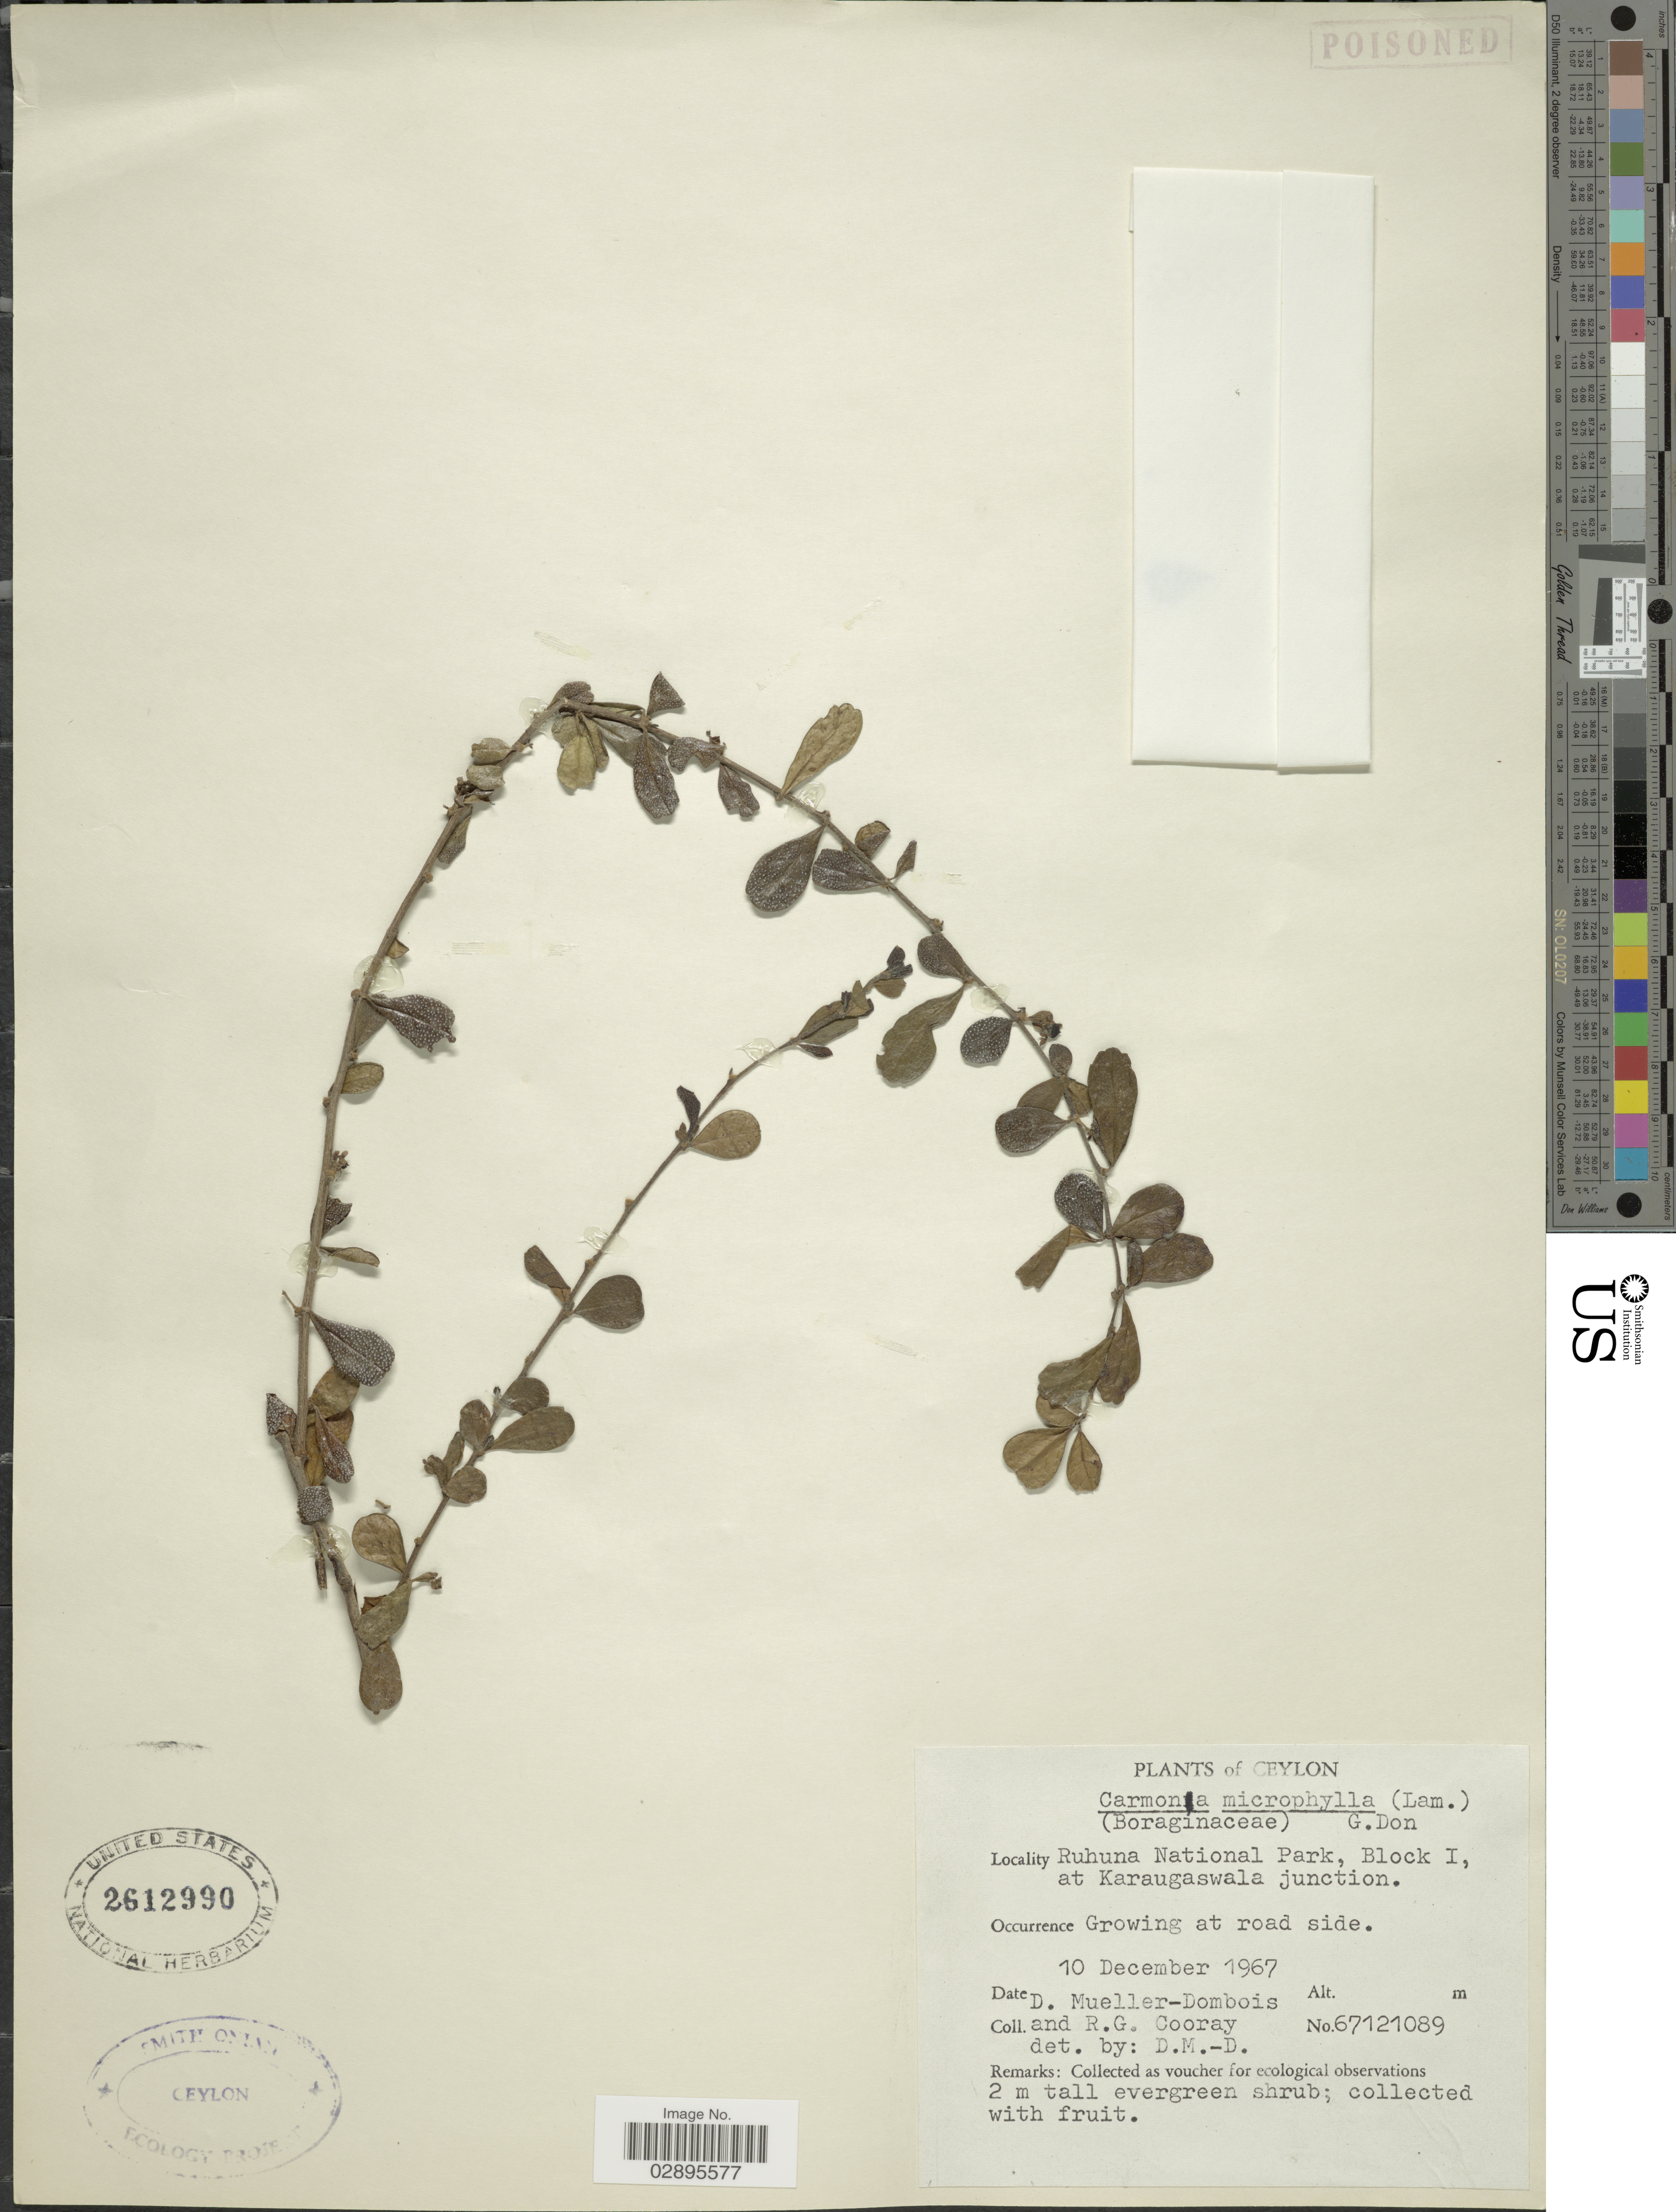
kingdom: Plantae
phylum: Tracheophyta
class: Magnoliopsida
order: Boraginales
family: Ehretiaceae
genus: Ehretia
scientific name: Ehretia microphylla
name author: Lam.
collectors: D. Mueller-Dombois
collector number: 67121089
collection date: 1967-12-10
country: Sri Lanka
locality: Ceylon. Ruhuna Natinal Park, Block I at Karaugaswala junction.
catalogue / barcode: US 2612990